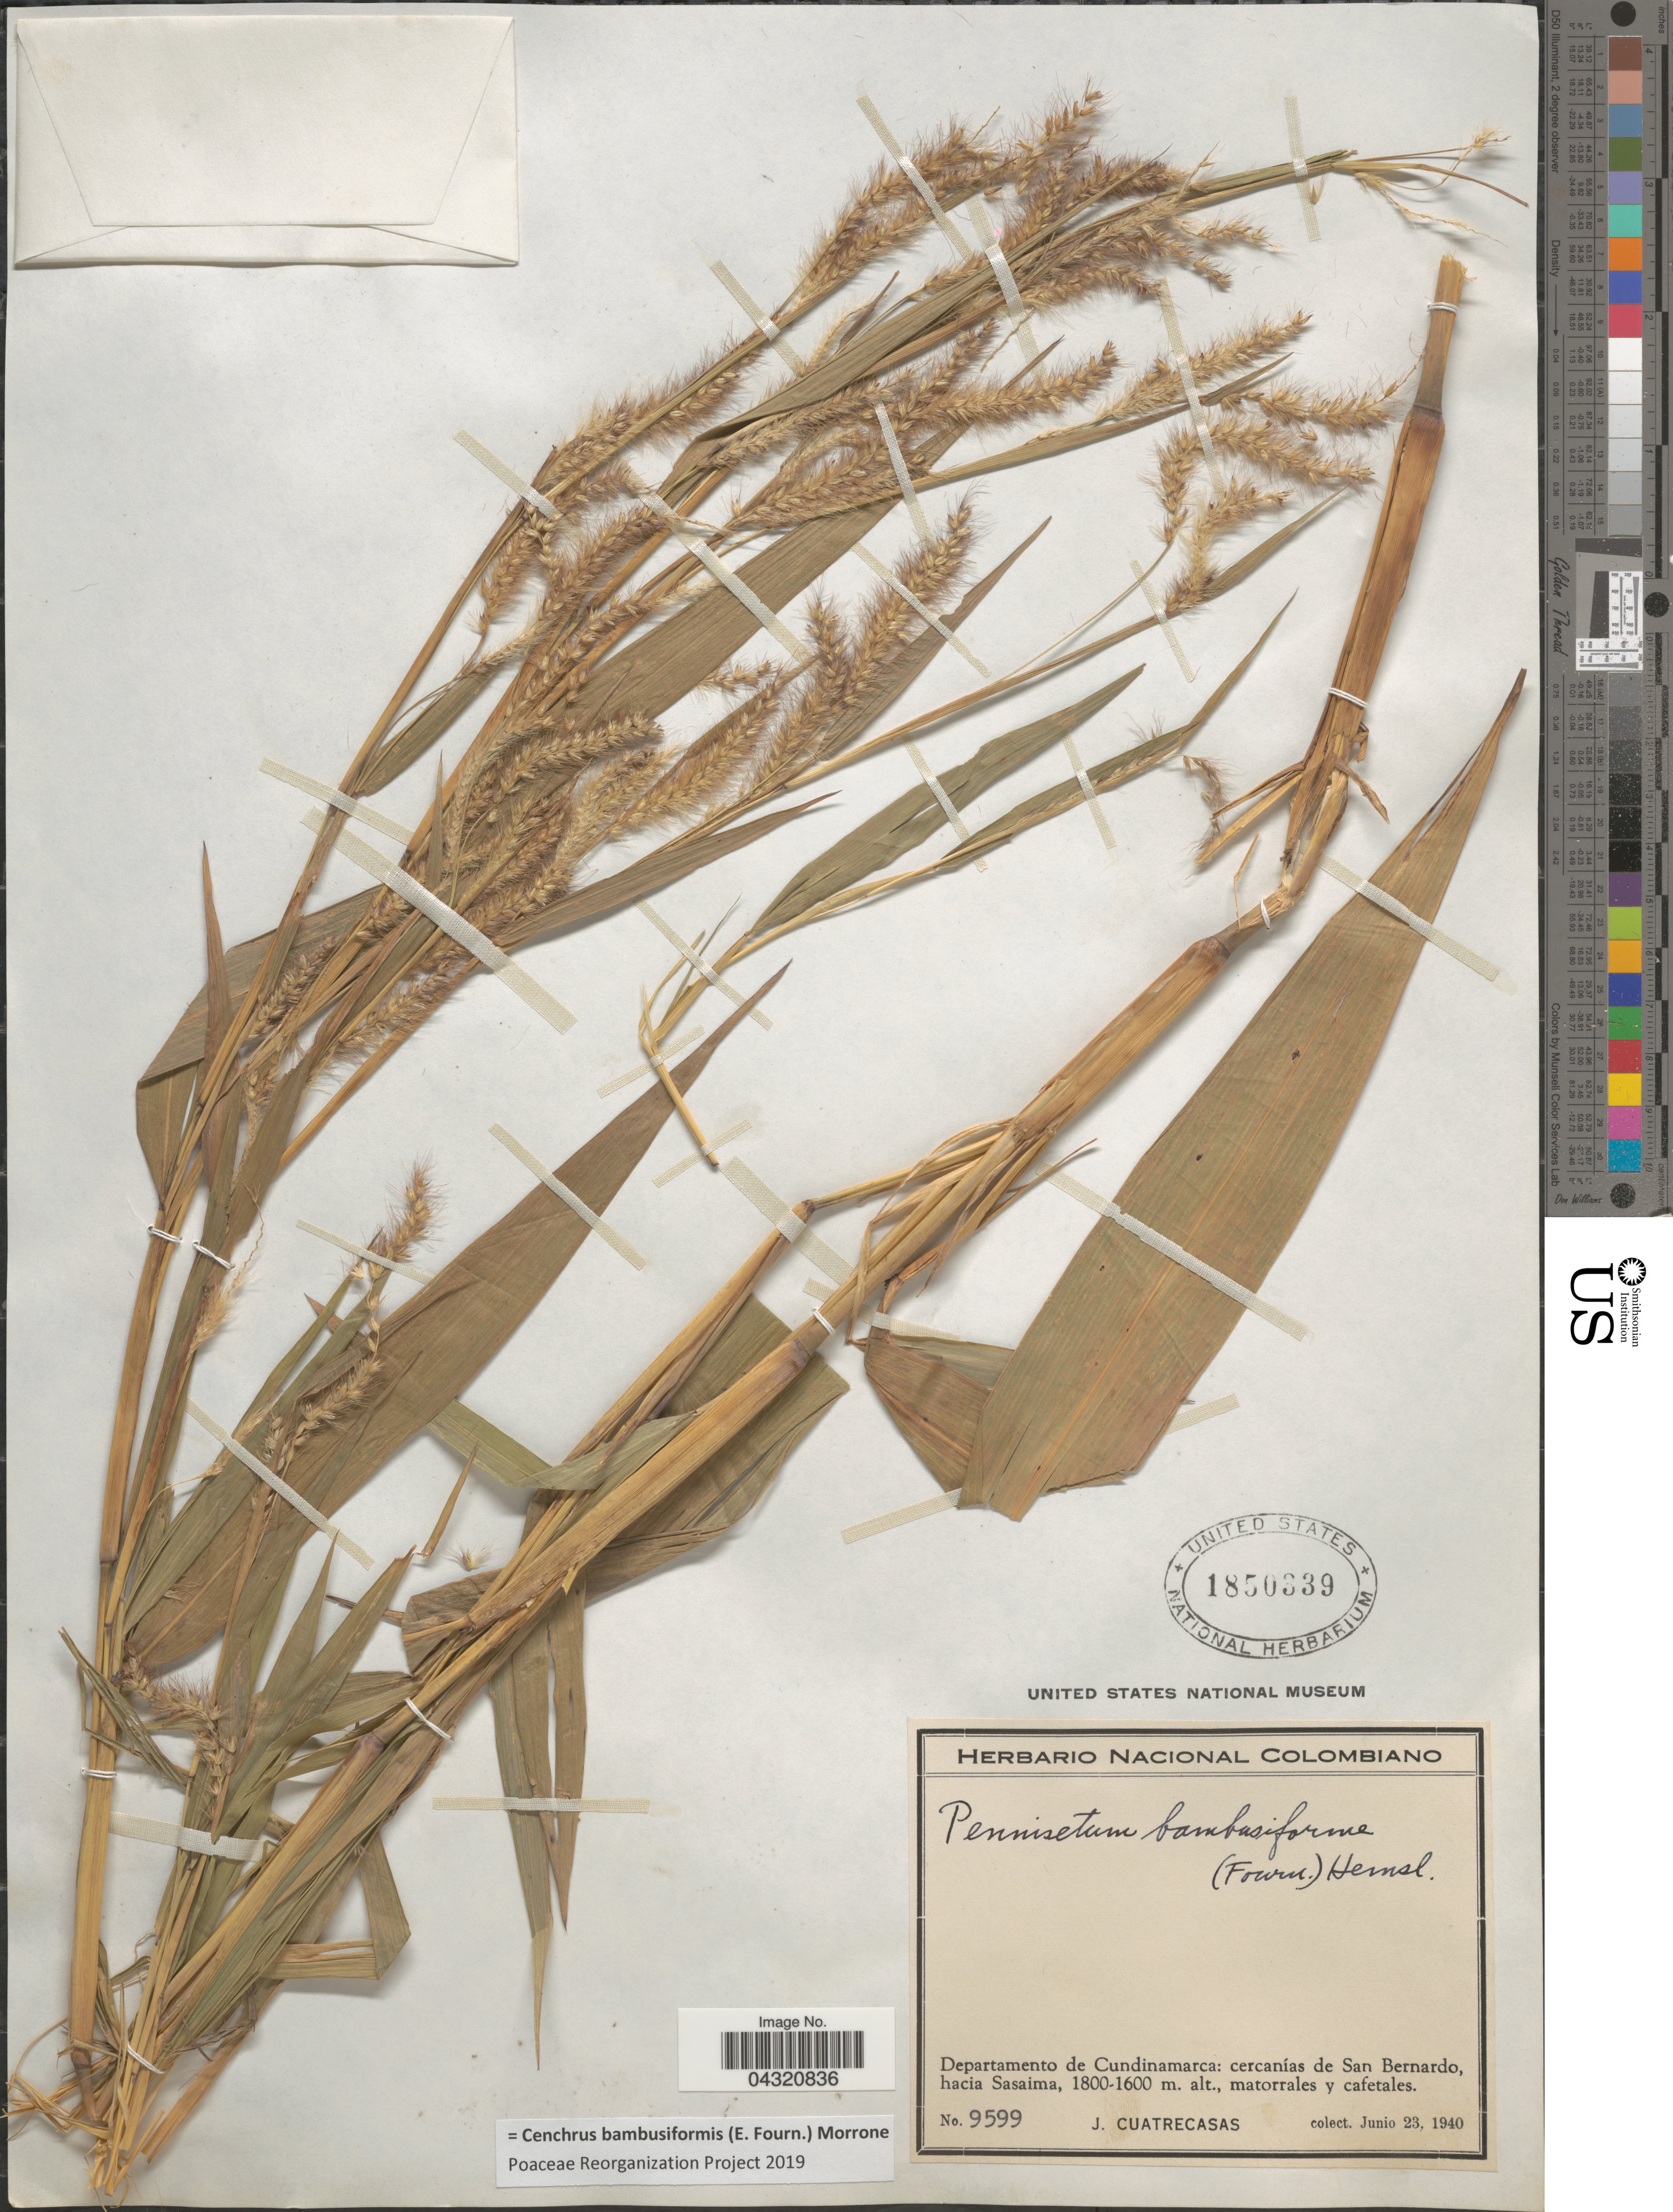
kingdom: Plantae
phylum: Tracheophyta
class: Liliopsida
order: Poales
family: Poaceae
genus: Cenchrus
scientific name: Cenchrus bambusiformis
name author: (E. Fourn.) Morrone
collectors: J. Cuatrecasas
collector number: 9599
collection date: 1940-06-23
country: Colombia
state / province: Cundinamarca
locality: Departamento de Cundinamarca: cercanías de San Bernardo, hacia Sasaima.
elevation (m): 1600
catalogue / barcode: US 1850339